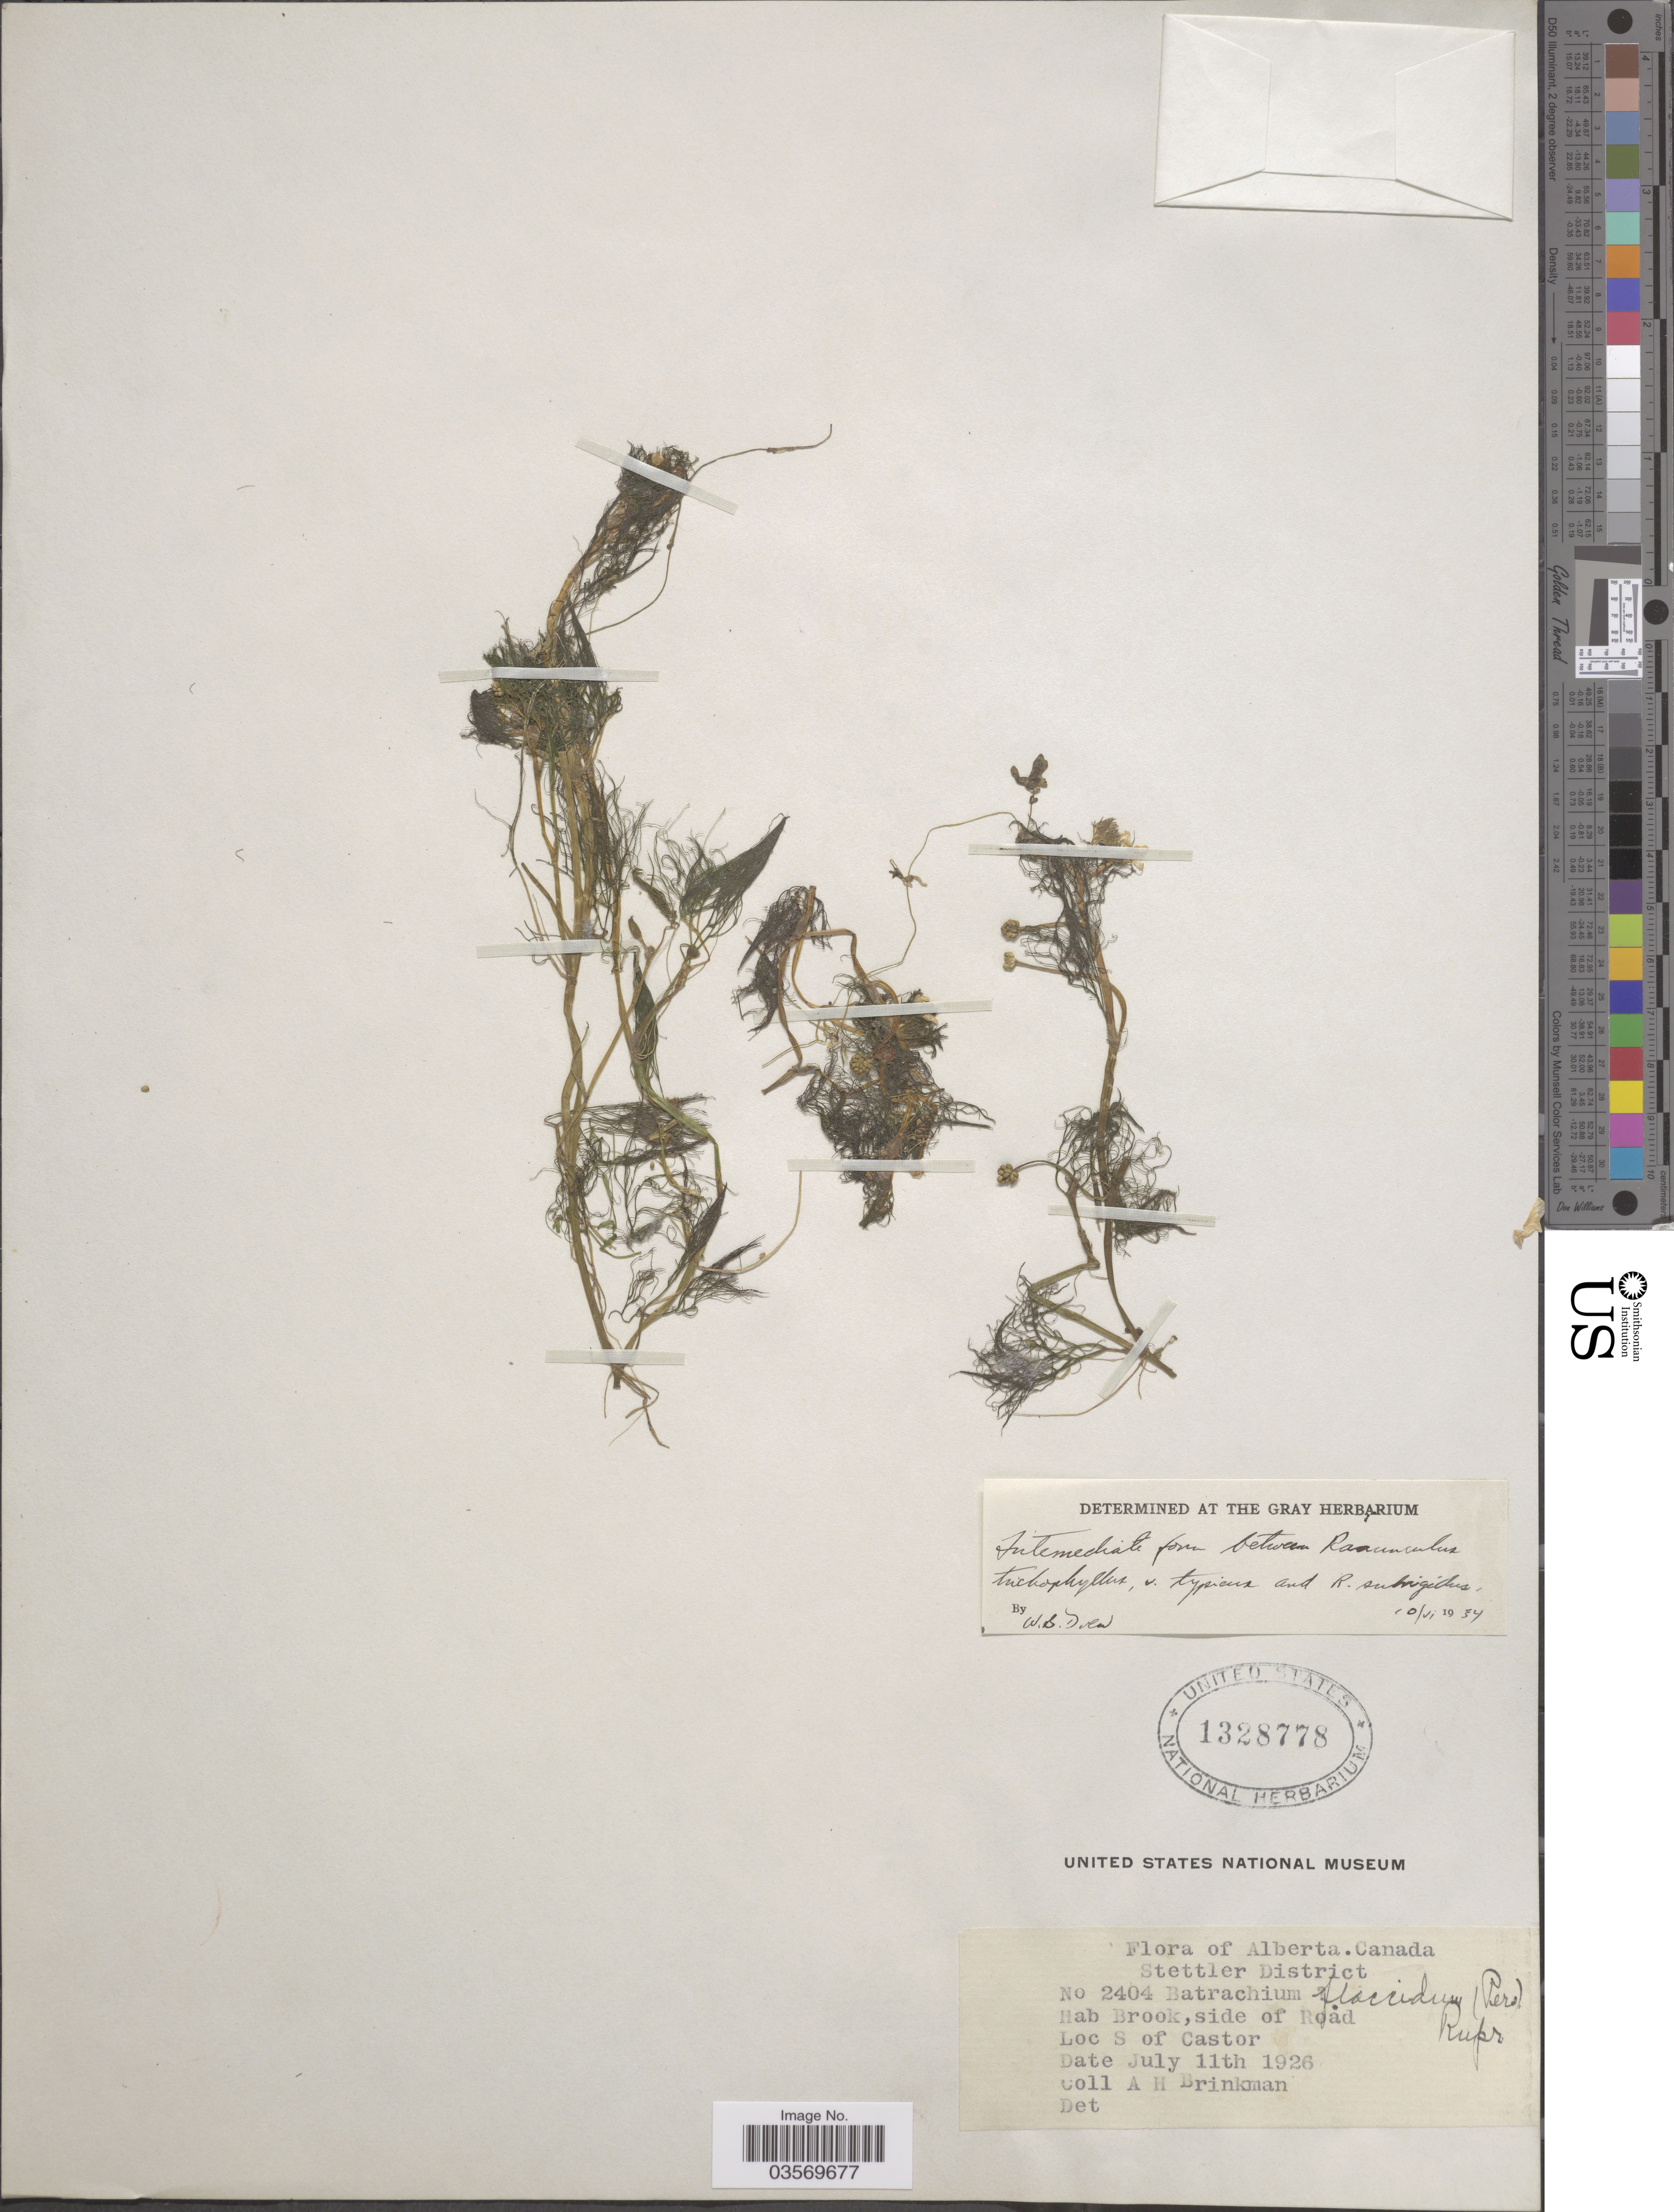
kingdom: Plantae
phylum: Tracheophyta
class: Magnoliopsida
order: Ranunculales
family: Ranunculaceae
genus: Ranunculus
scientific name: Ranunculus trichophyllus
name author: Chaix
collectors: A. Brinkman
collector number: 2404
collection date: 1926-07-11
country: Canada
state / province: Alberta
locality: Stettler District. Brook, side of Road. S. of Castor.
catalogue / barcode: US 1328778